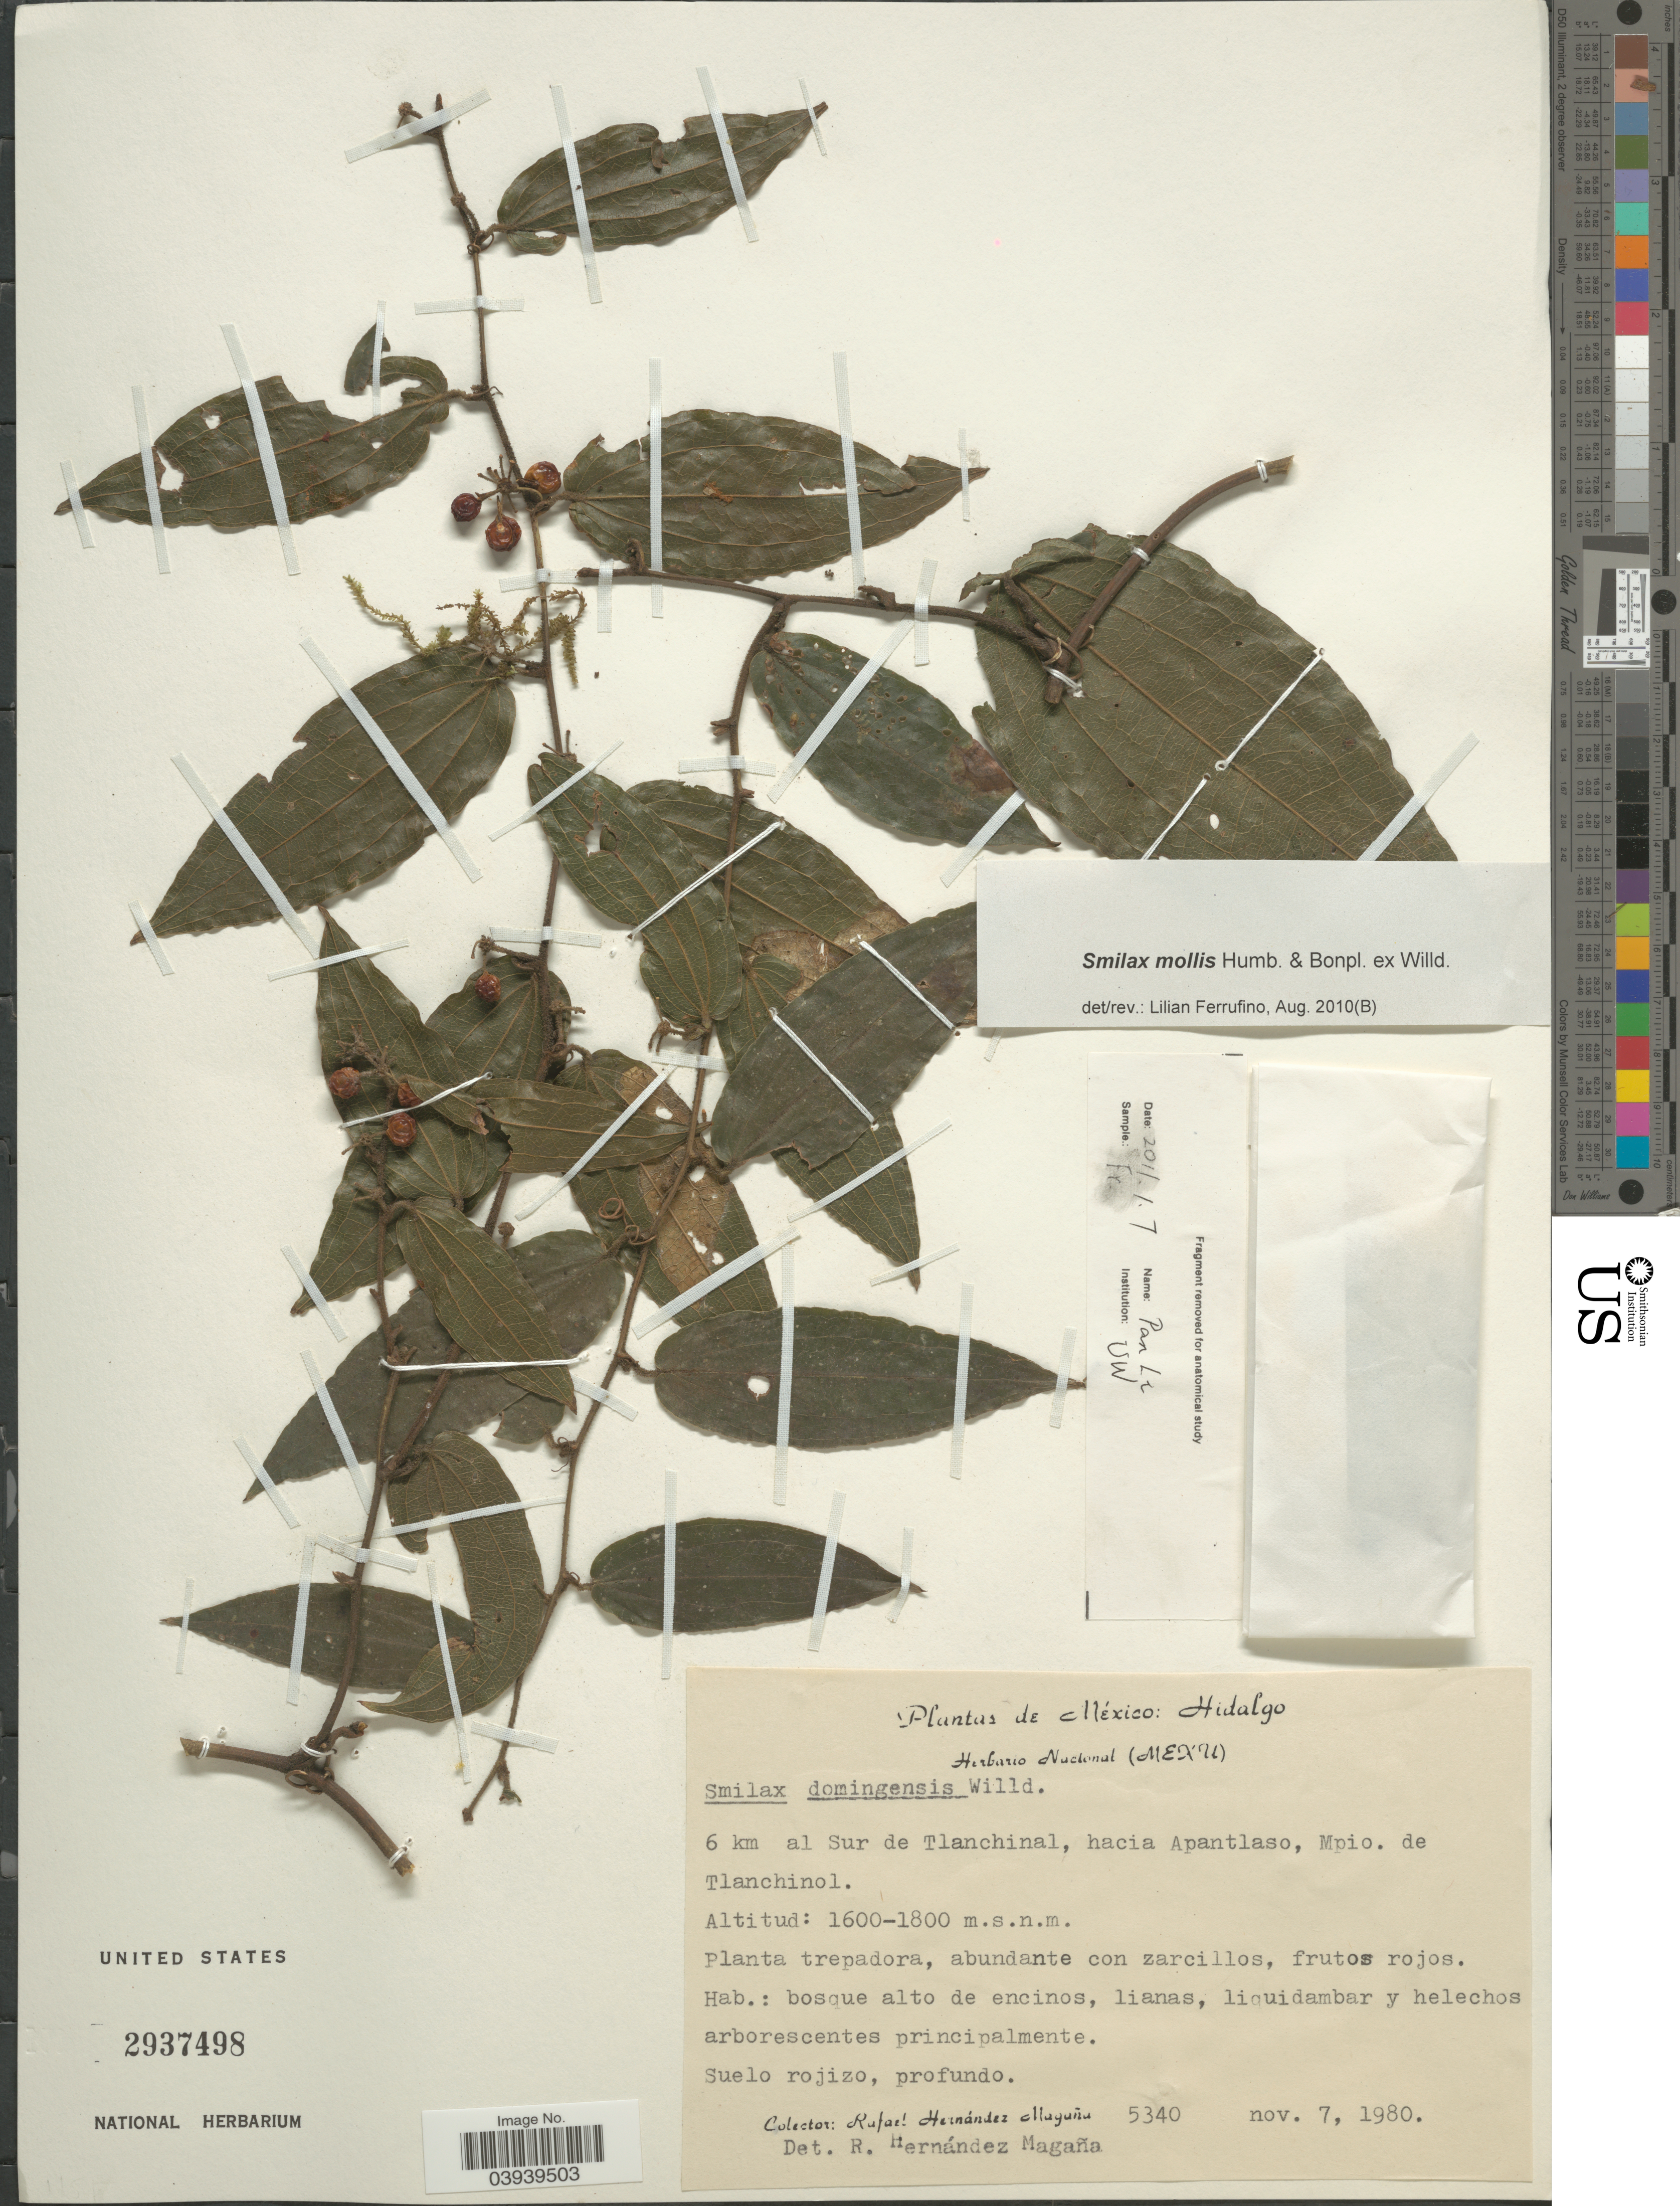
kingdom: Plantae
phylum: Tracheophyta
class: Liliopsida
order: Liliales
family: Smilacaceae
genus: Smilax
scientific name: Smilax mollis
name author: Humb. & Bonpl. ex Willd.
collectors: R. Hernández-M.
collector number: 5340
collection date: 1980-11-07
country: Mexico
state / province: Hidalgo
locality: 6 km al Sur de Tlanchinal, hacia Apantlaso, Mpio. de Tlanchinol.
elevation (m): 1600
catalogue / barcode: US 2937498